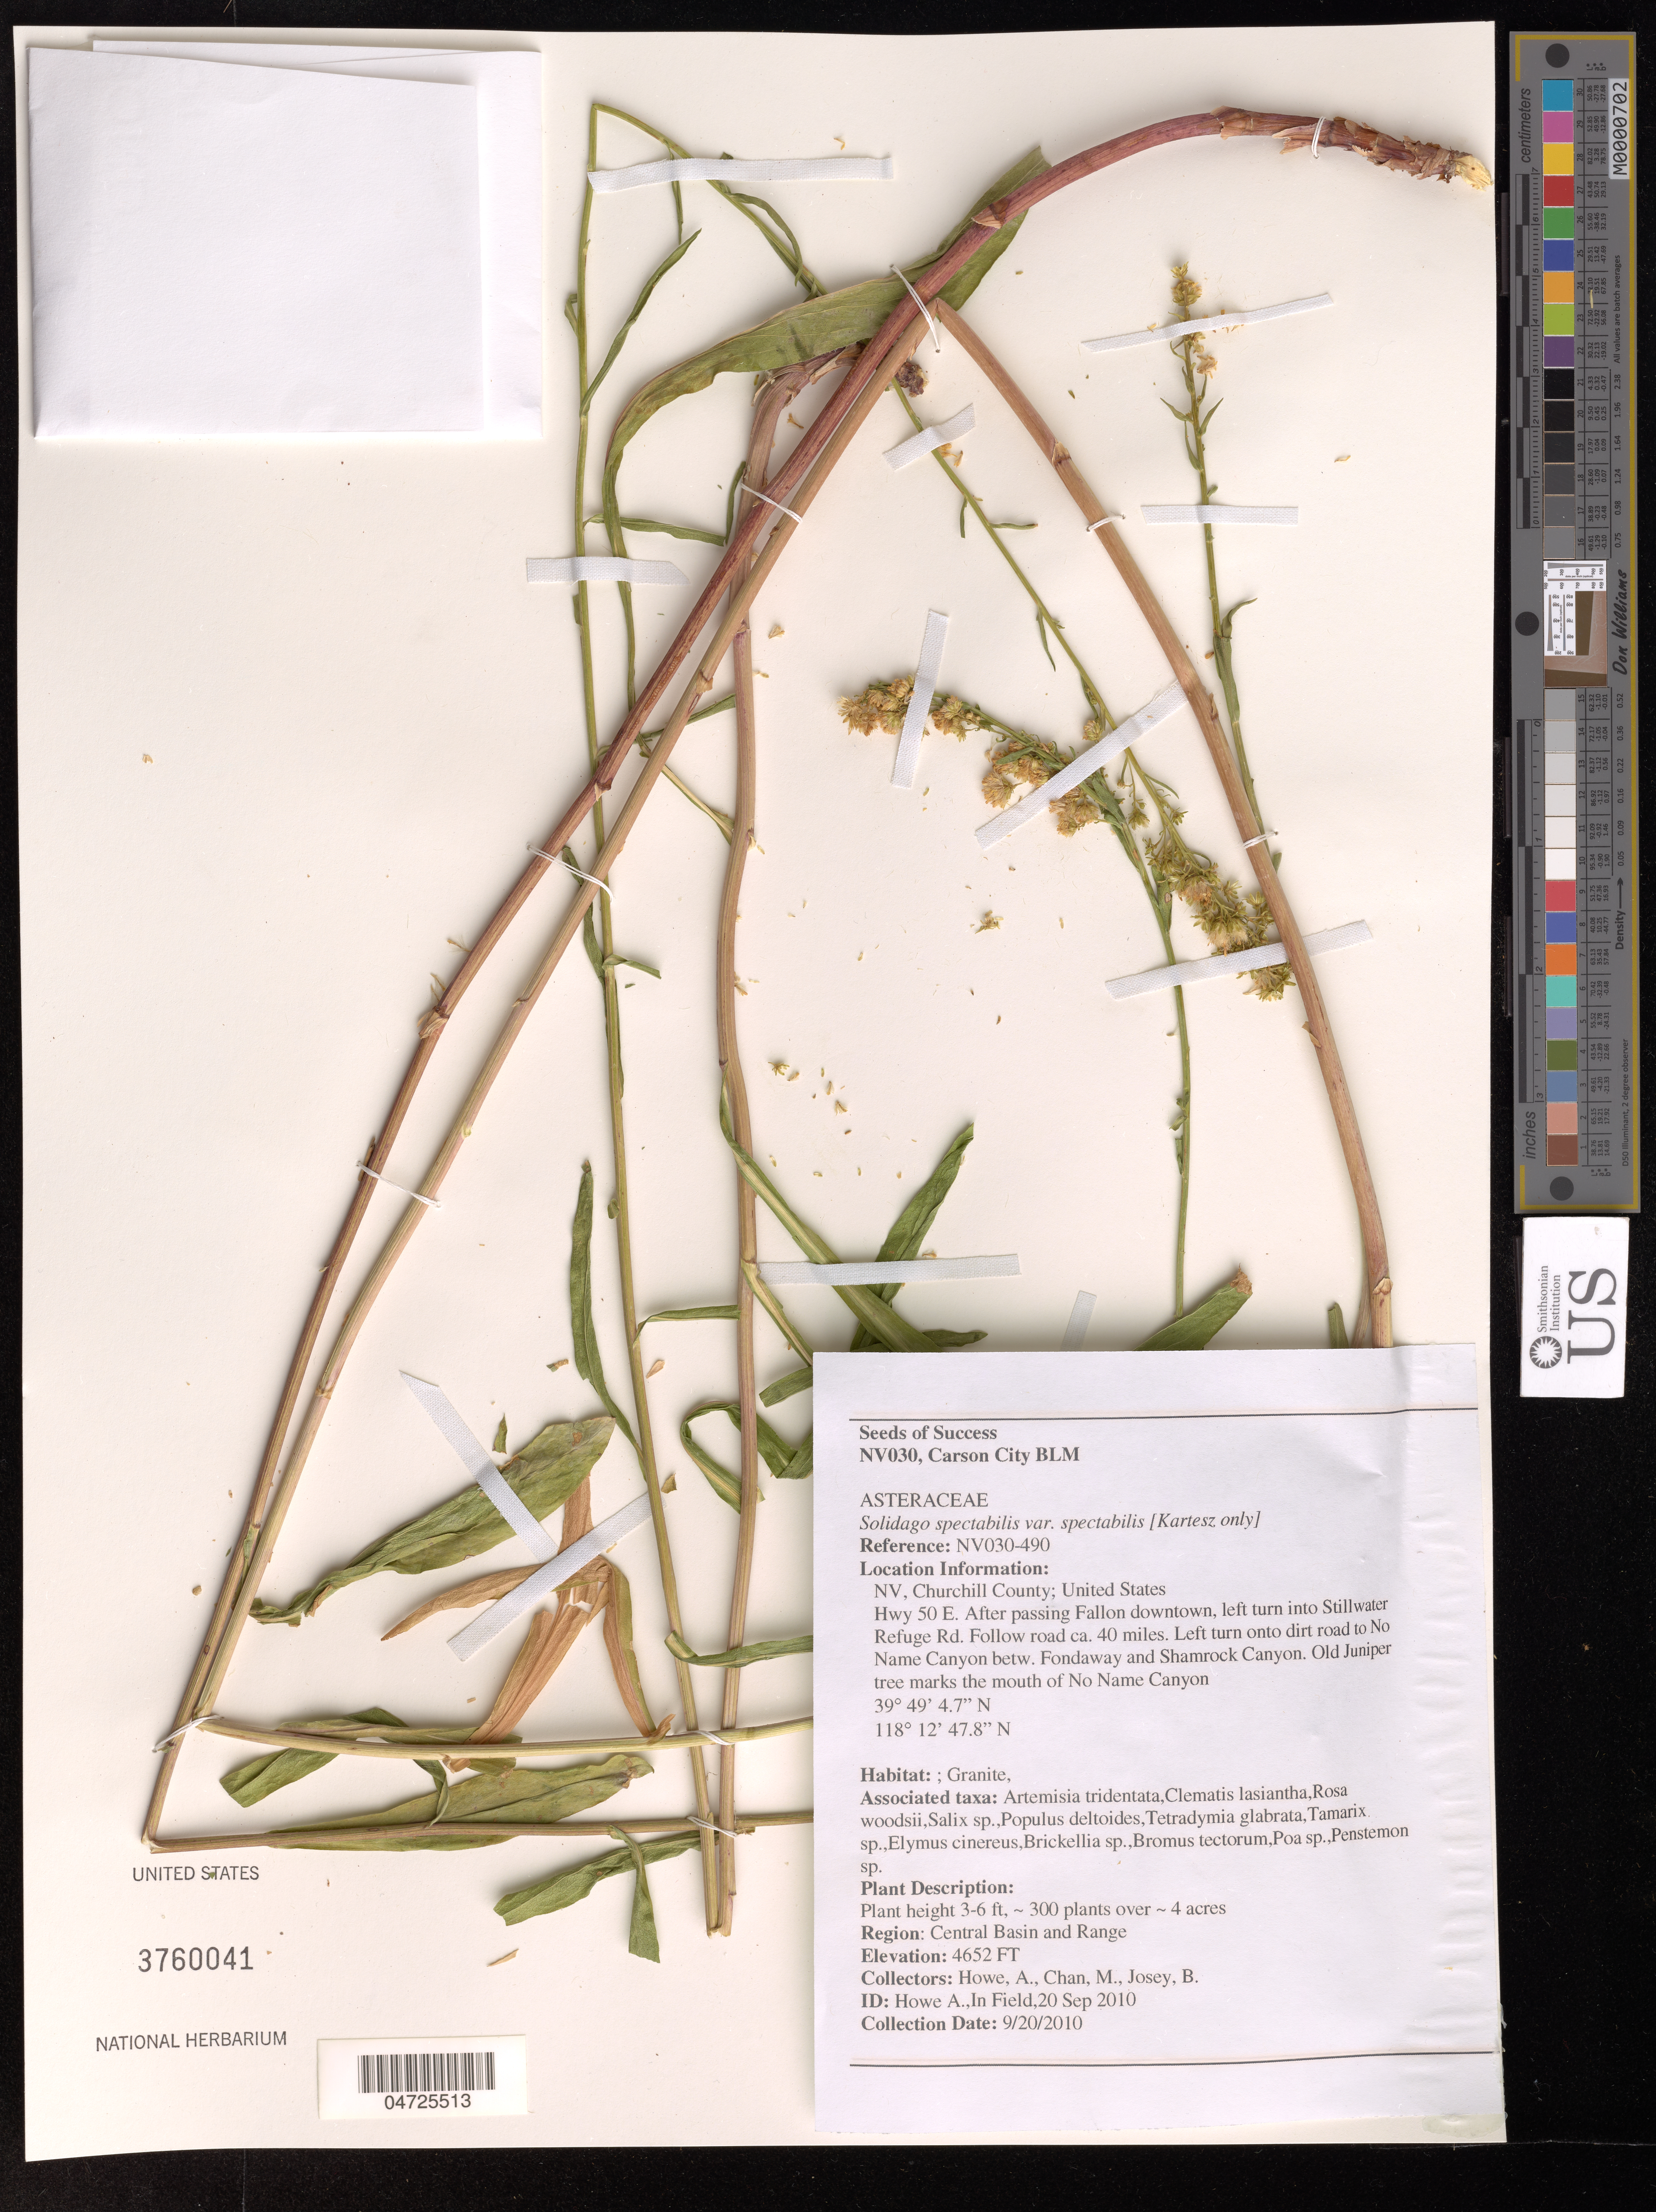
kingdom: Plantae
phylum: Tracheophyta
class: Magnoliopsida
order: Asterales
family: Asteraceae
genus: Solidago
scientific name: Solidago spectabilis var. spectabilis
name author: (D.C. Eaton) A. Gray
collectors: A. Howe, M. Chan & B. Josey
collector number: NV030-490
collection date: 2010-09-20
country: United States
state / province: Nevada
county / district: Churchill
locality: Churchill County. Hwy 50 E. After passing Fallon downtown, left turn into Stillwater Refuge Rd. Follow road ca. 40 miles. Left turn onto dirt road to No Name Canyon betw. Fondaway and Shamrock Canyon. Old Juniper tree marks the mouth of No Name Canyon. Region: Central Basin and Range.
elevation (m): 1418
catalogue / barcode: US 3760041